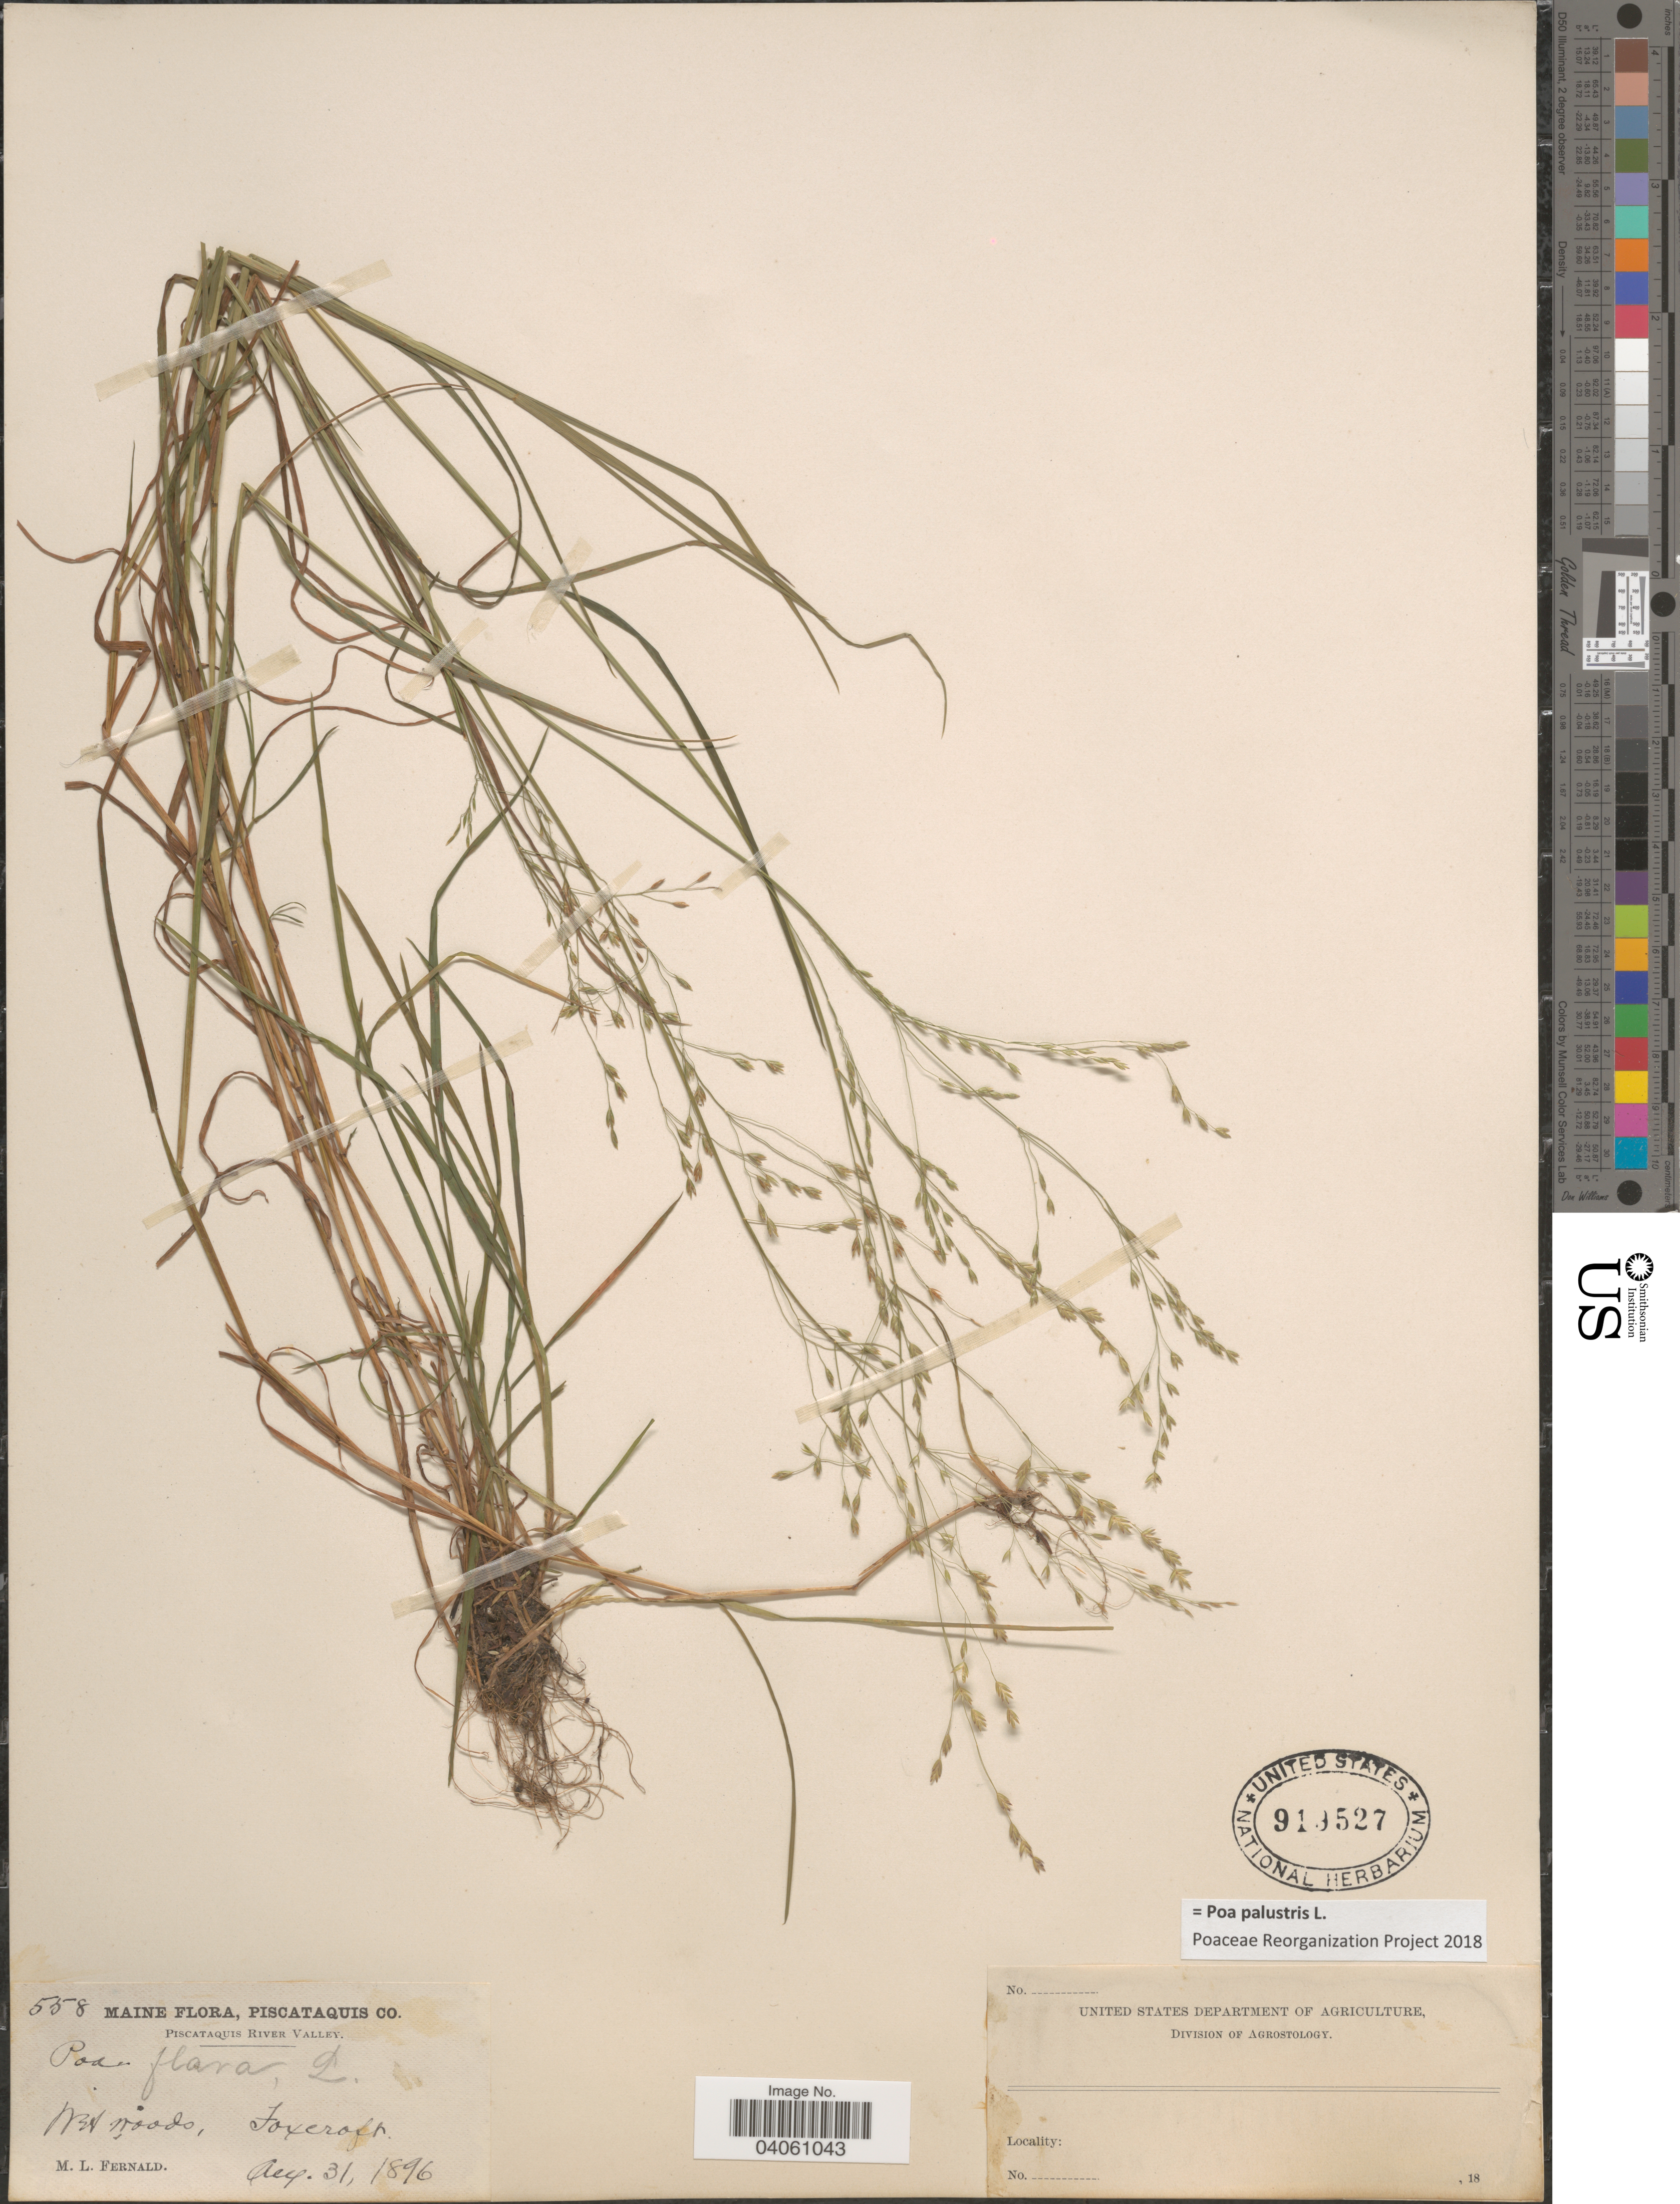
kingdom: Plantae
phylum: Tracheophyta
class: Liliopsida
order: Poales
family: Poaceae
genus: Poa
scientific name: Poa palustris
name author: L.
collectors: M. L. Fernald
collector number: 558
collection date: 1896-08-31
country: United States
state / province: Maine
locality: Piscataquis Co. Piscataquis River Valley. Foxcroft.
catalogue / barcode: US 919527